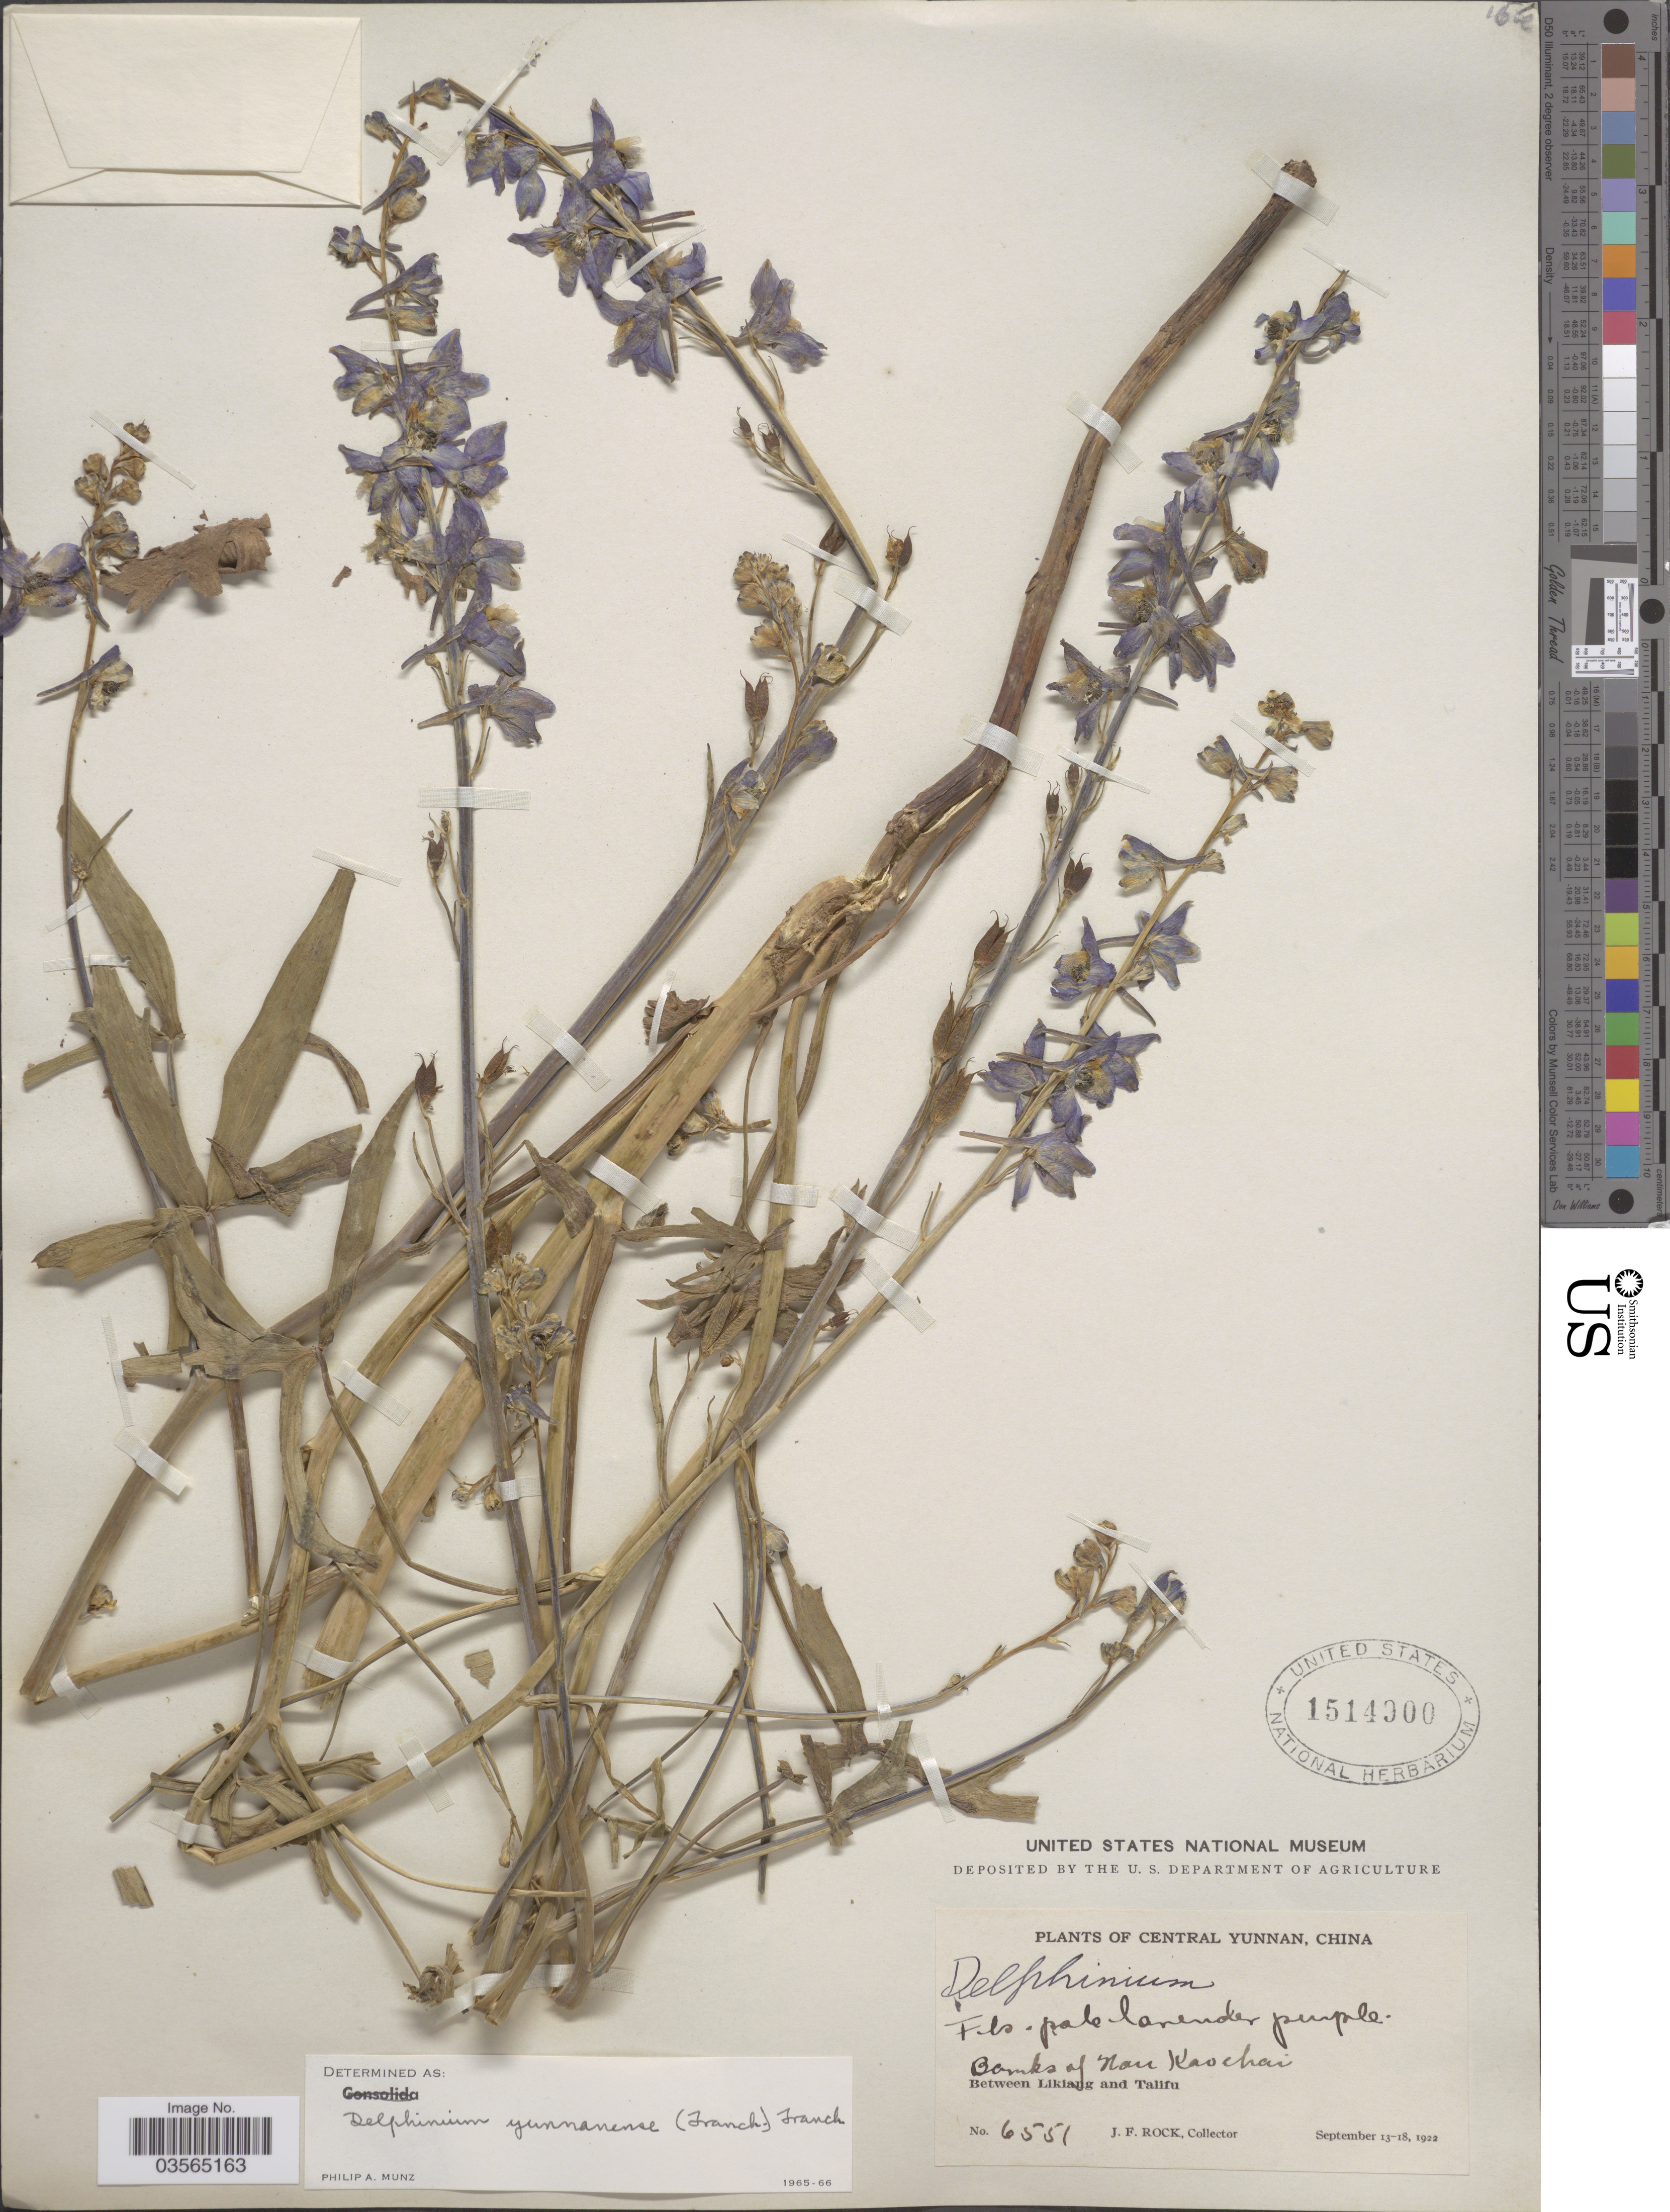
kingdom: Plantae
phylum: Tracheophyta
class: Magnoliopsida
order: Ranunculales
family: Ranunculaceae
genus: Delphinium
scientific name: Delphinium yunnanense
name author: (Franch.) Franch.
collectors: J. Rock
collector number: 6551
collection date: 1922-09-13/1922-09-18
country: China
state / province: Yunnan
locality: Central Yunnan. Banks of Nan Kaochai. Between Likiang and Talifu.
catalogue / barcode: US 1514900